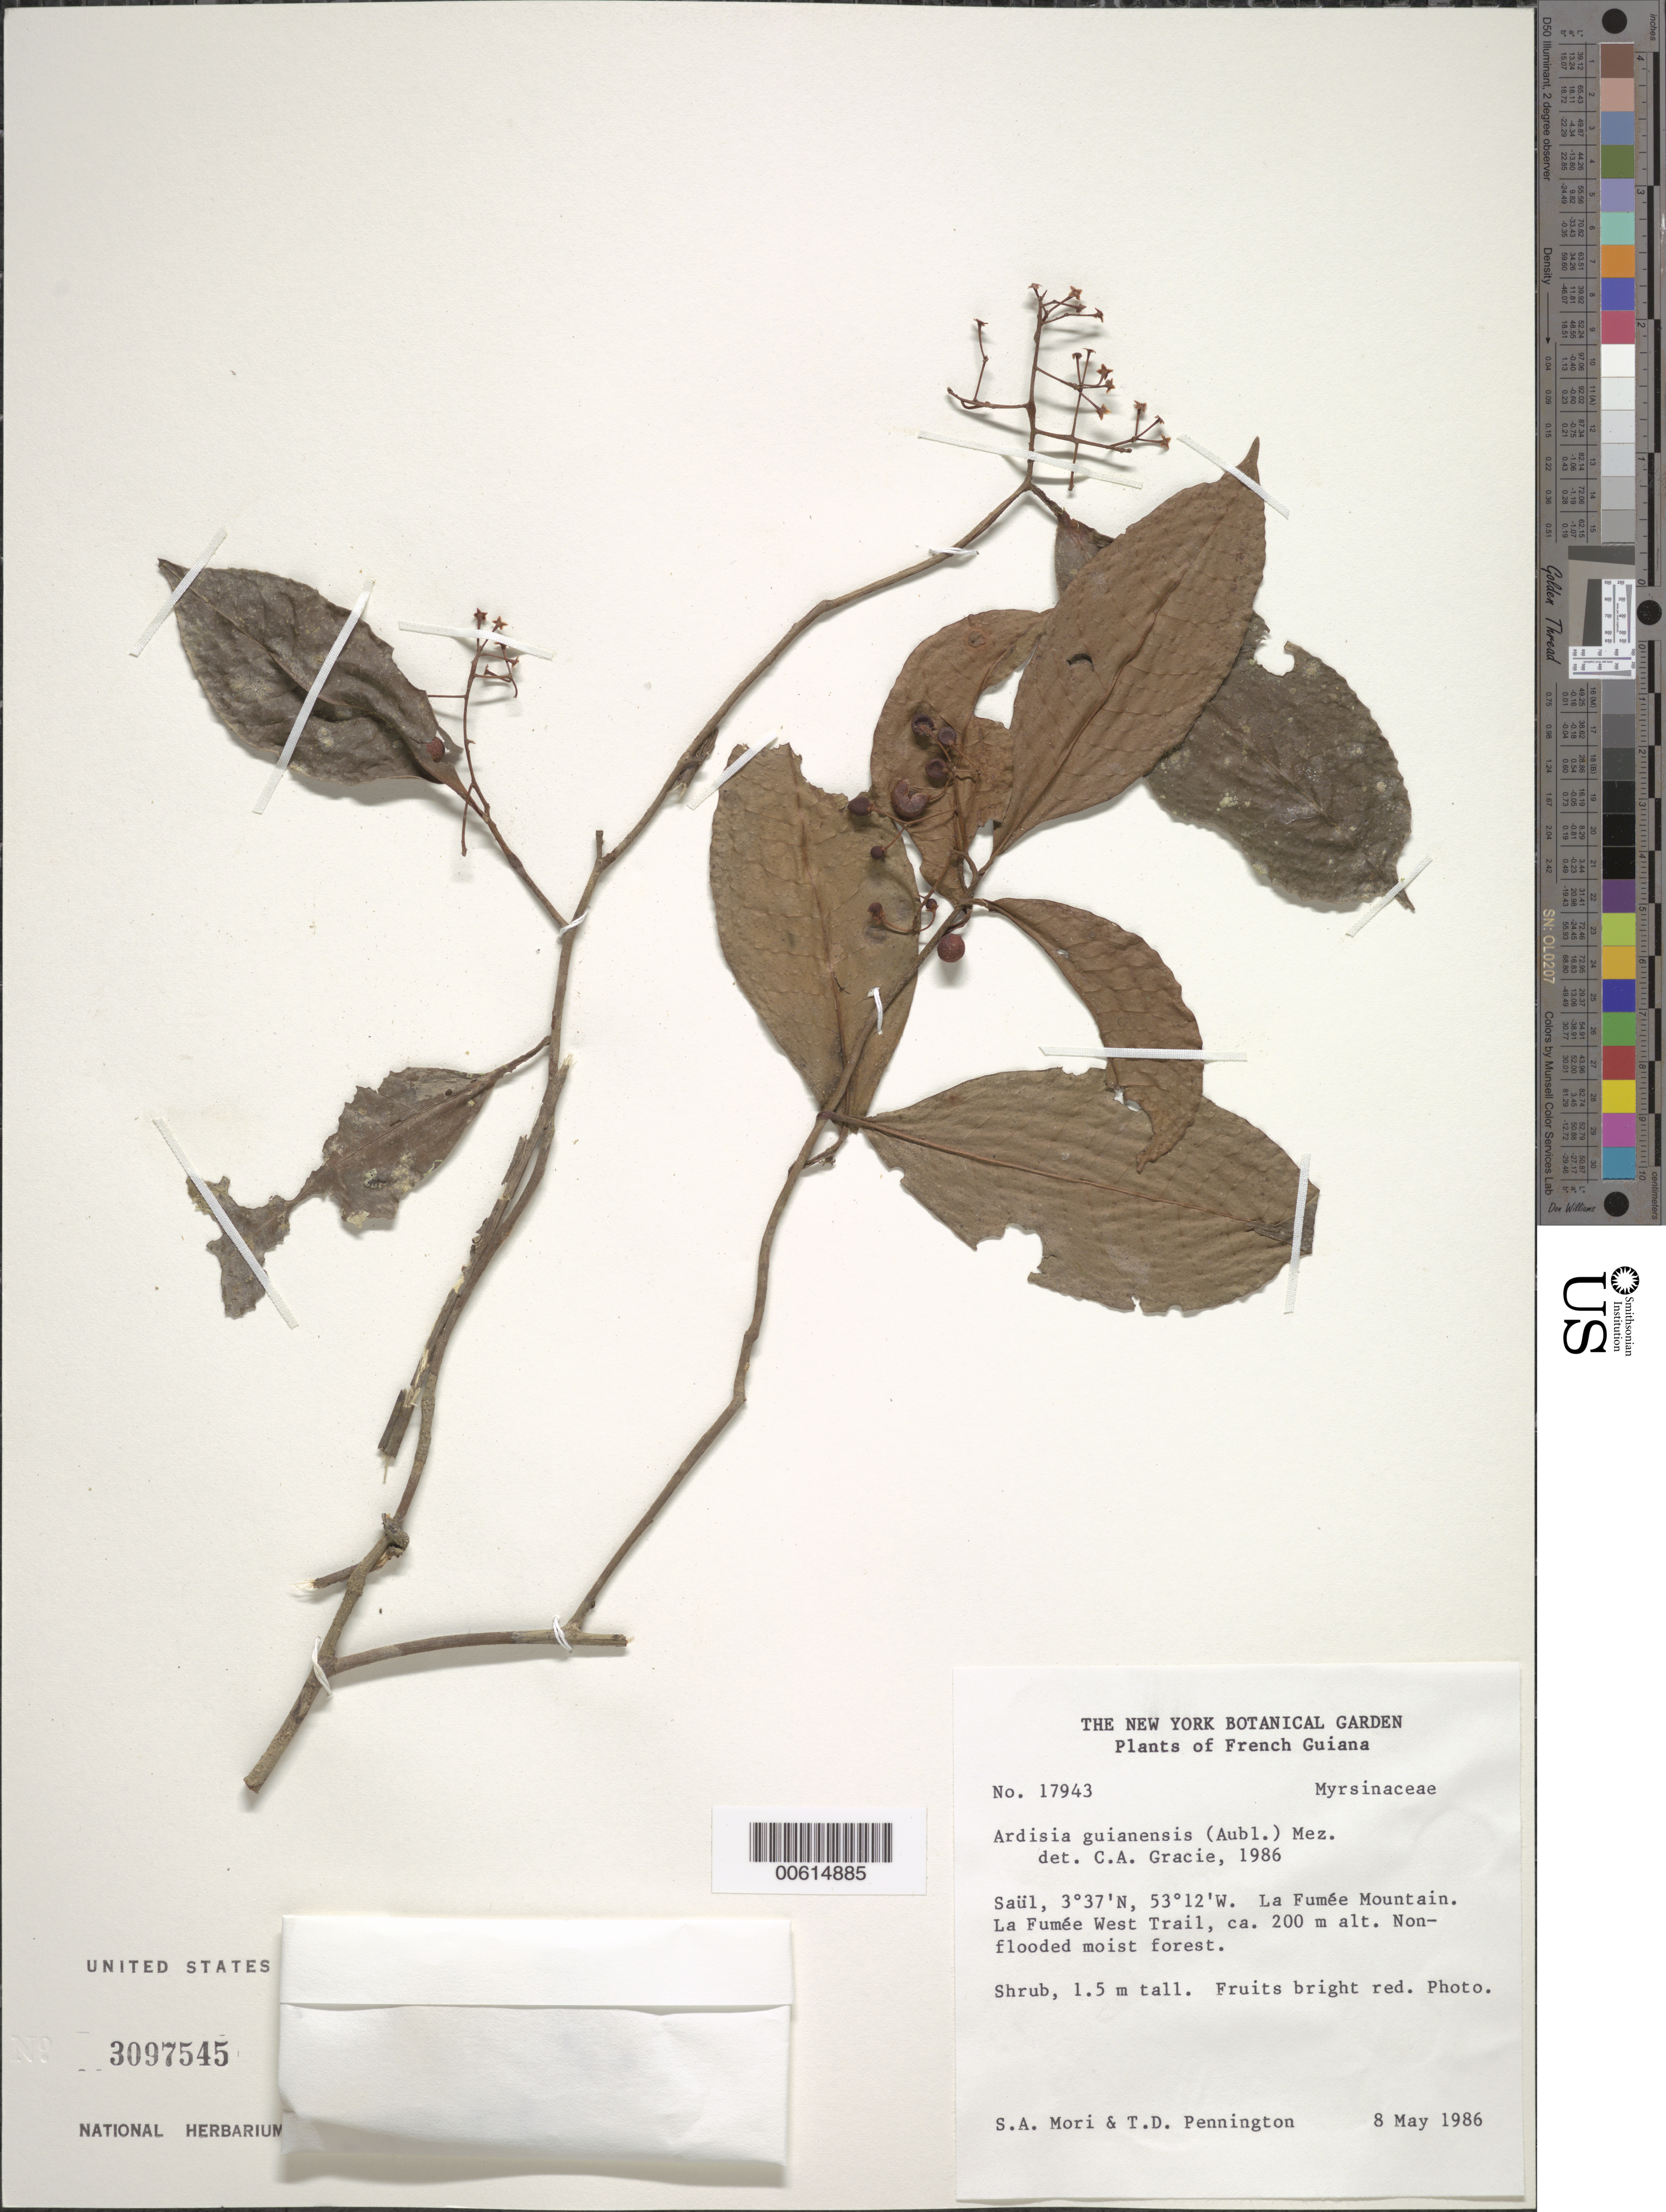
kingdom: Plantae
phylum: Tracheophyta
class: Magnoliopsida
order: Ericales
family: Primulaceae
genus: Ardisia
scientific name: Ardisia guianensis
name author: (Aubl.) Mez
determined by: Gracie, Carol A.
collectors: S. Mori & T. D. Pennington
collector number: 17943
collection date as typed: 8-May-86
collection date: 1986-05-08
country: French Guiana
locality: Saül, La Fumée Mountain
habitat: Non-flooded moist forest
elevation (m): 200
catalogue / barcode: US 3097545